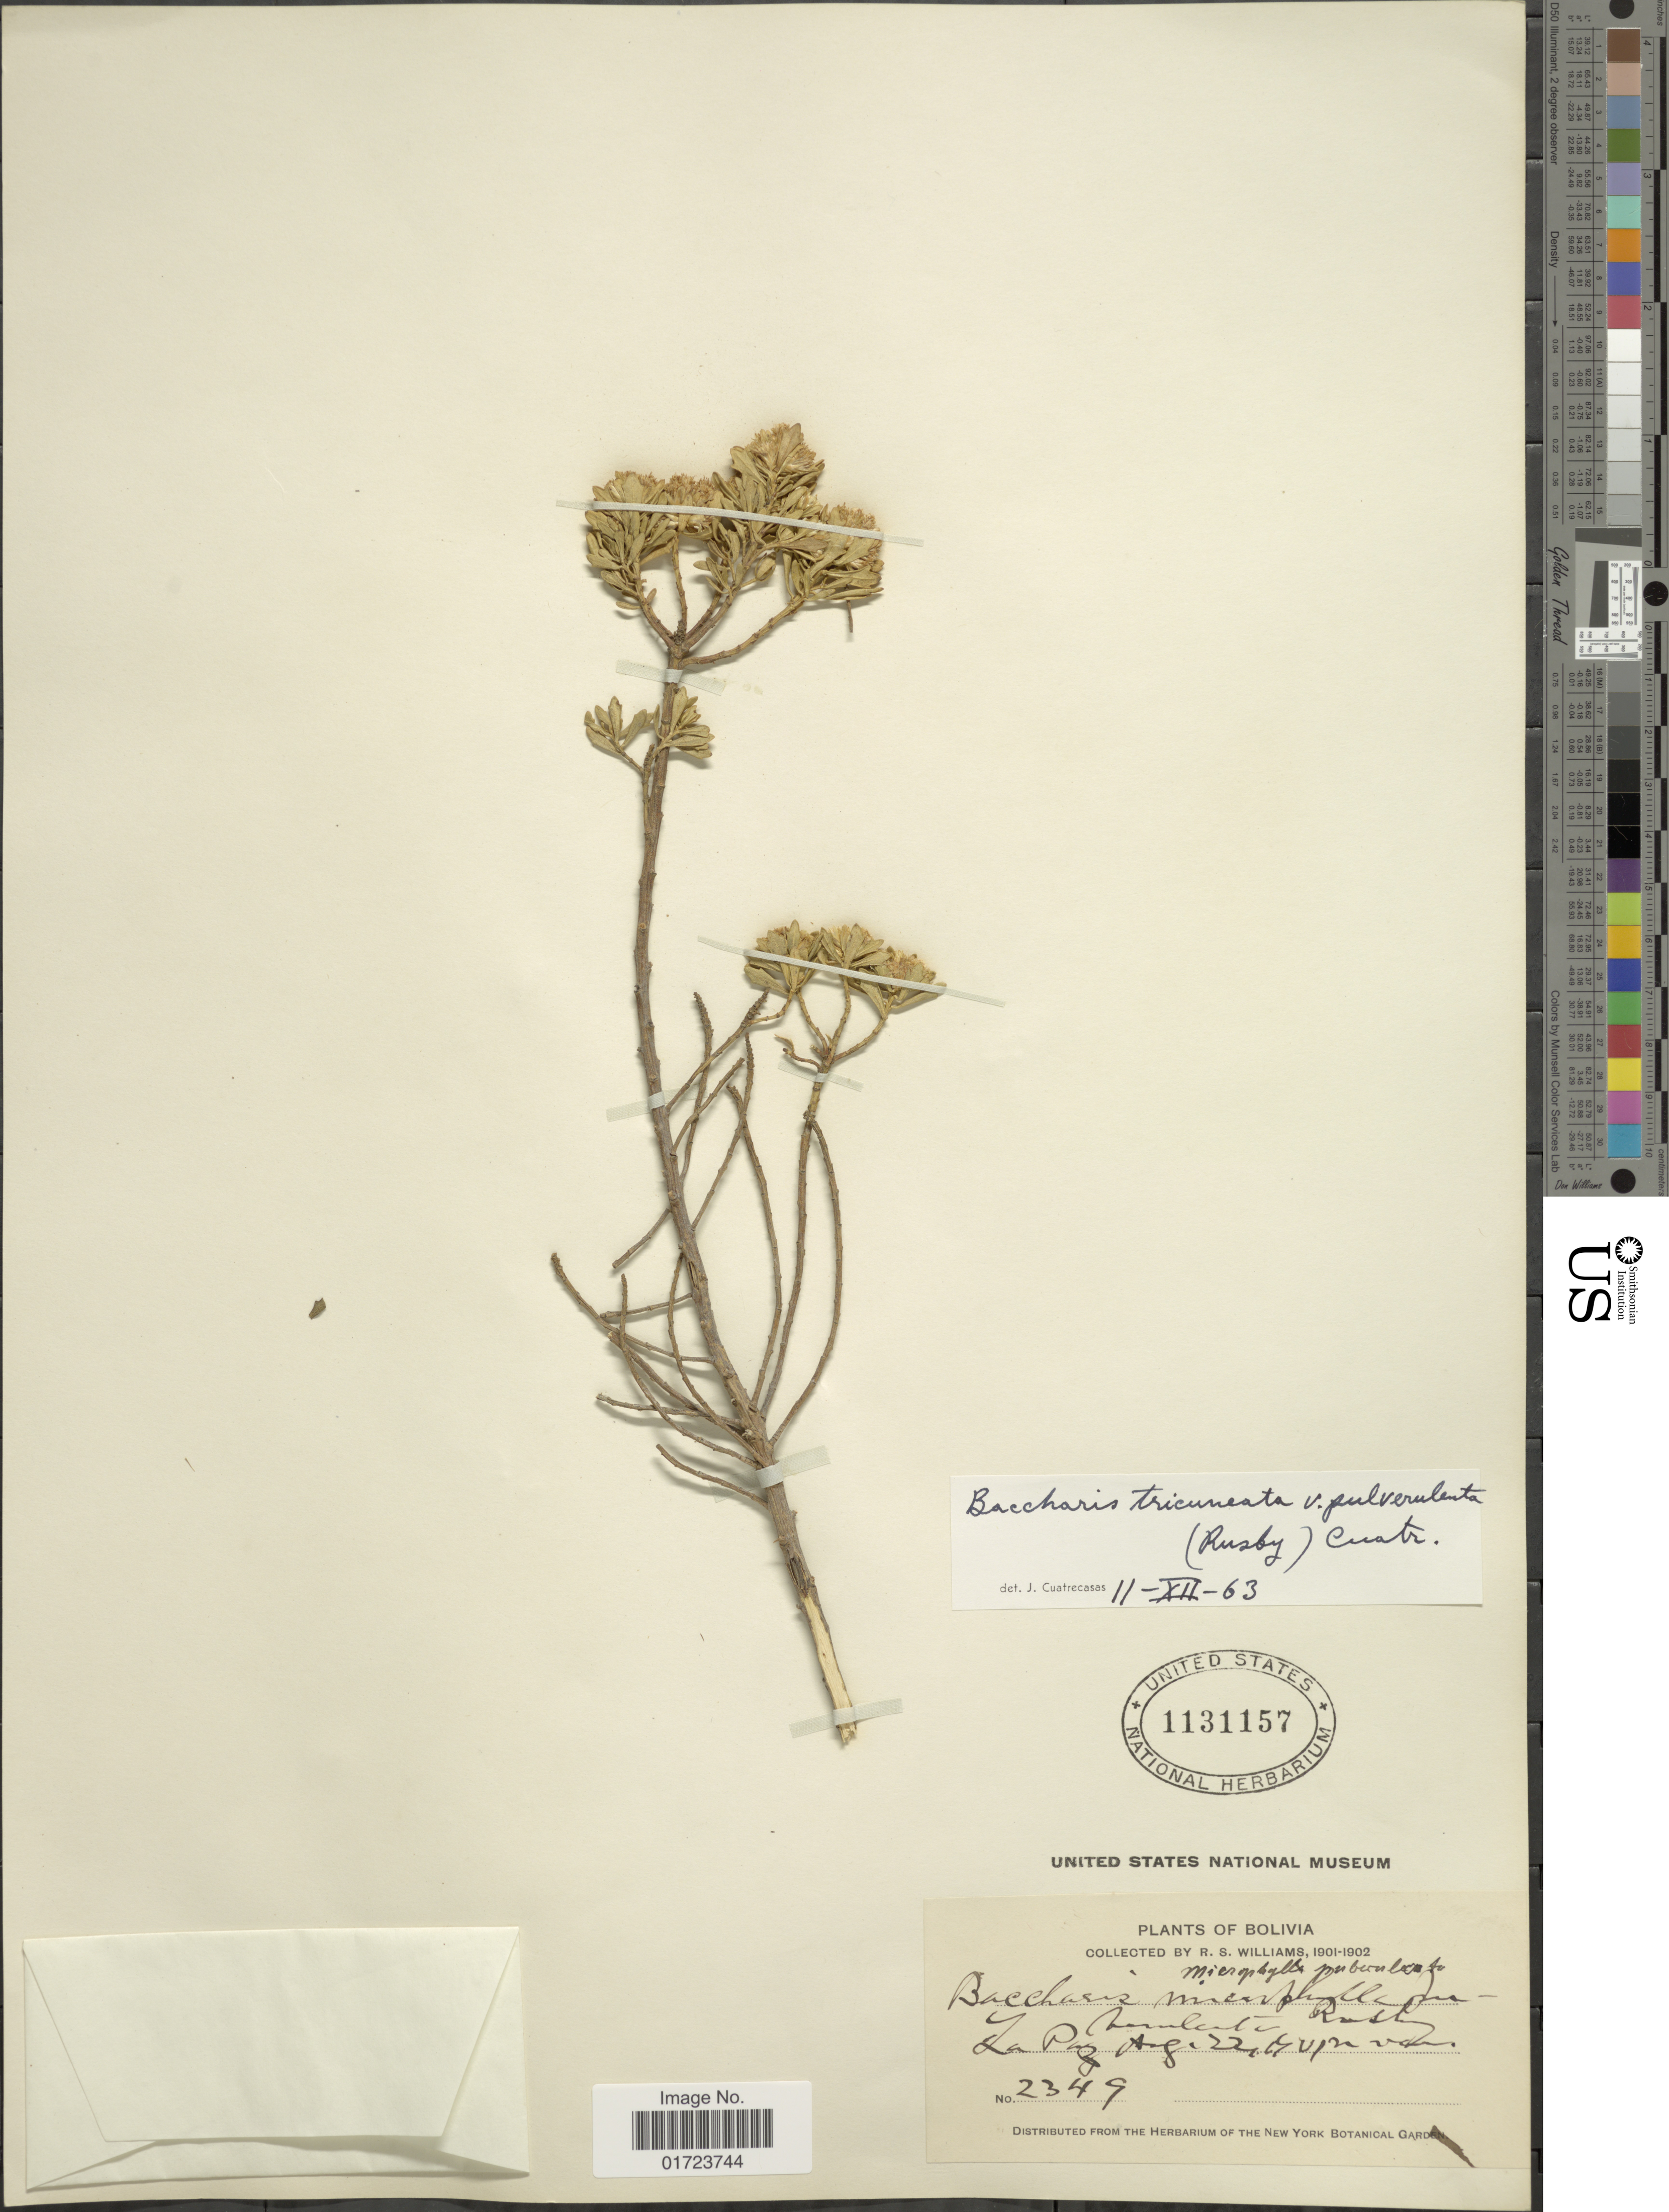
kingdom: Plantae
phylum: Tracheophyta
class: Magnoliopsida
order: Asterales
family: Asteraceae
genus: Baccharis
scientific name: Baccharis tricuneata var. pulverulenta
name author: (L. f.) Pers.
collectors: R. S. Williams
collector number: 2349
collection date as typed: Aug. 22, 1901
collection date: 1901-08-22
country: Bolivia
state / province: La Paz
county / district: Murillo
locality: La Paz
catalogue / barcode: US 1131157